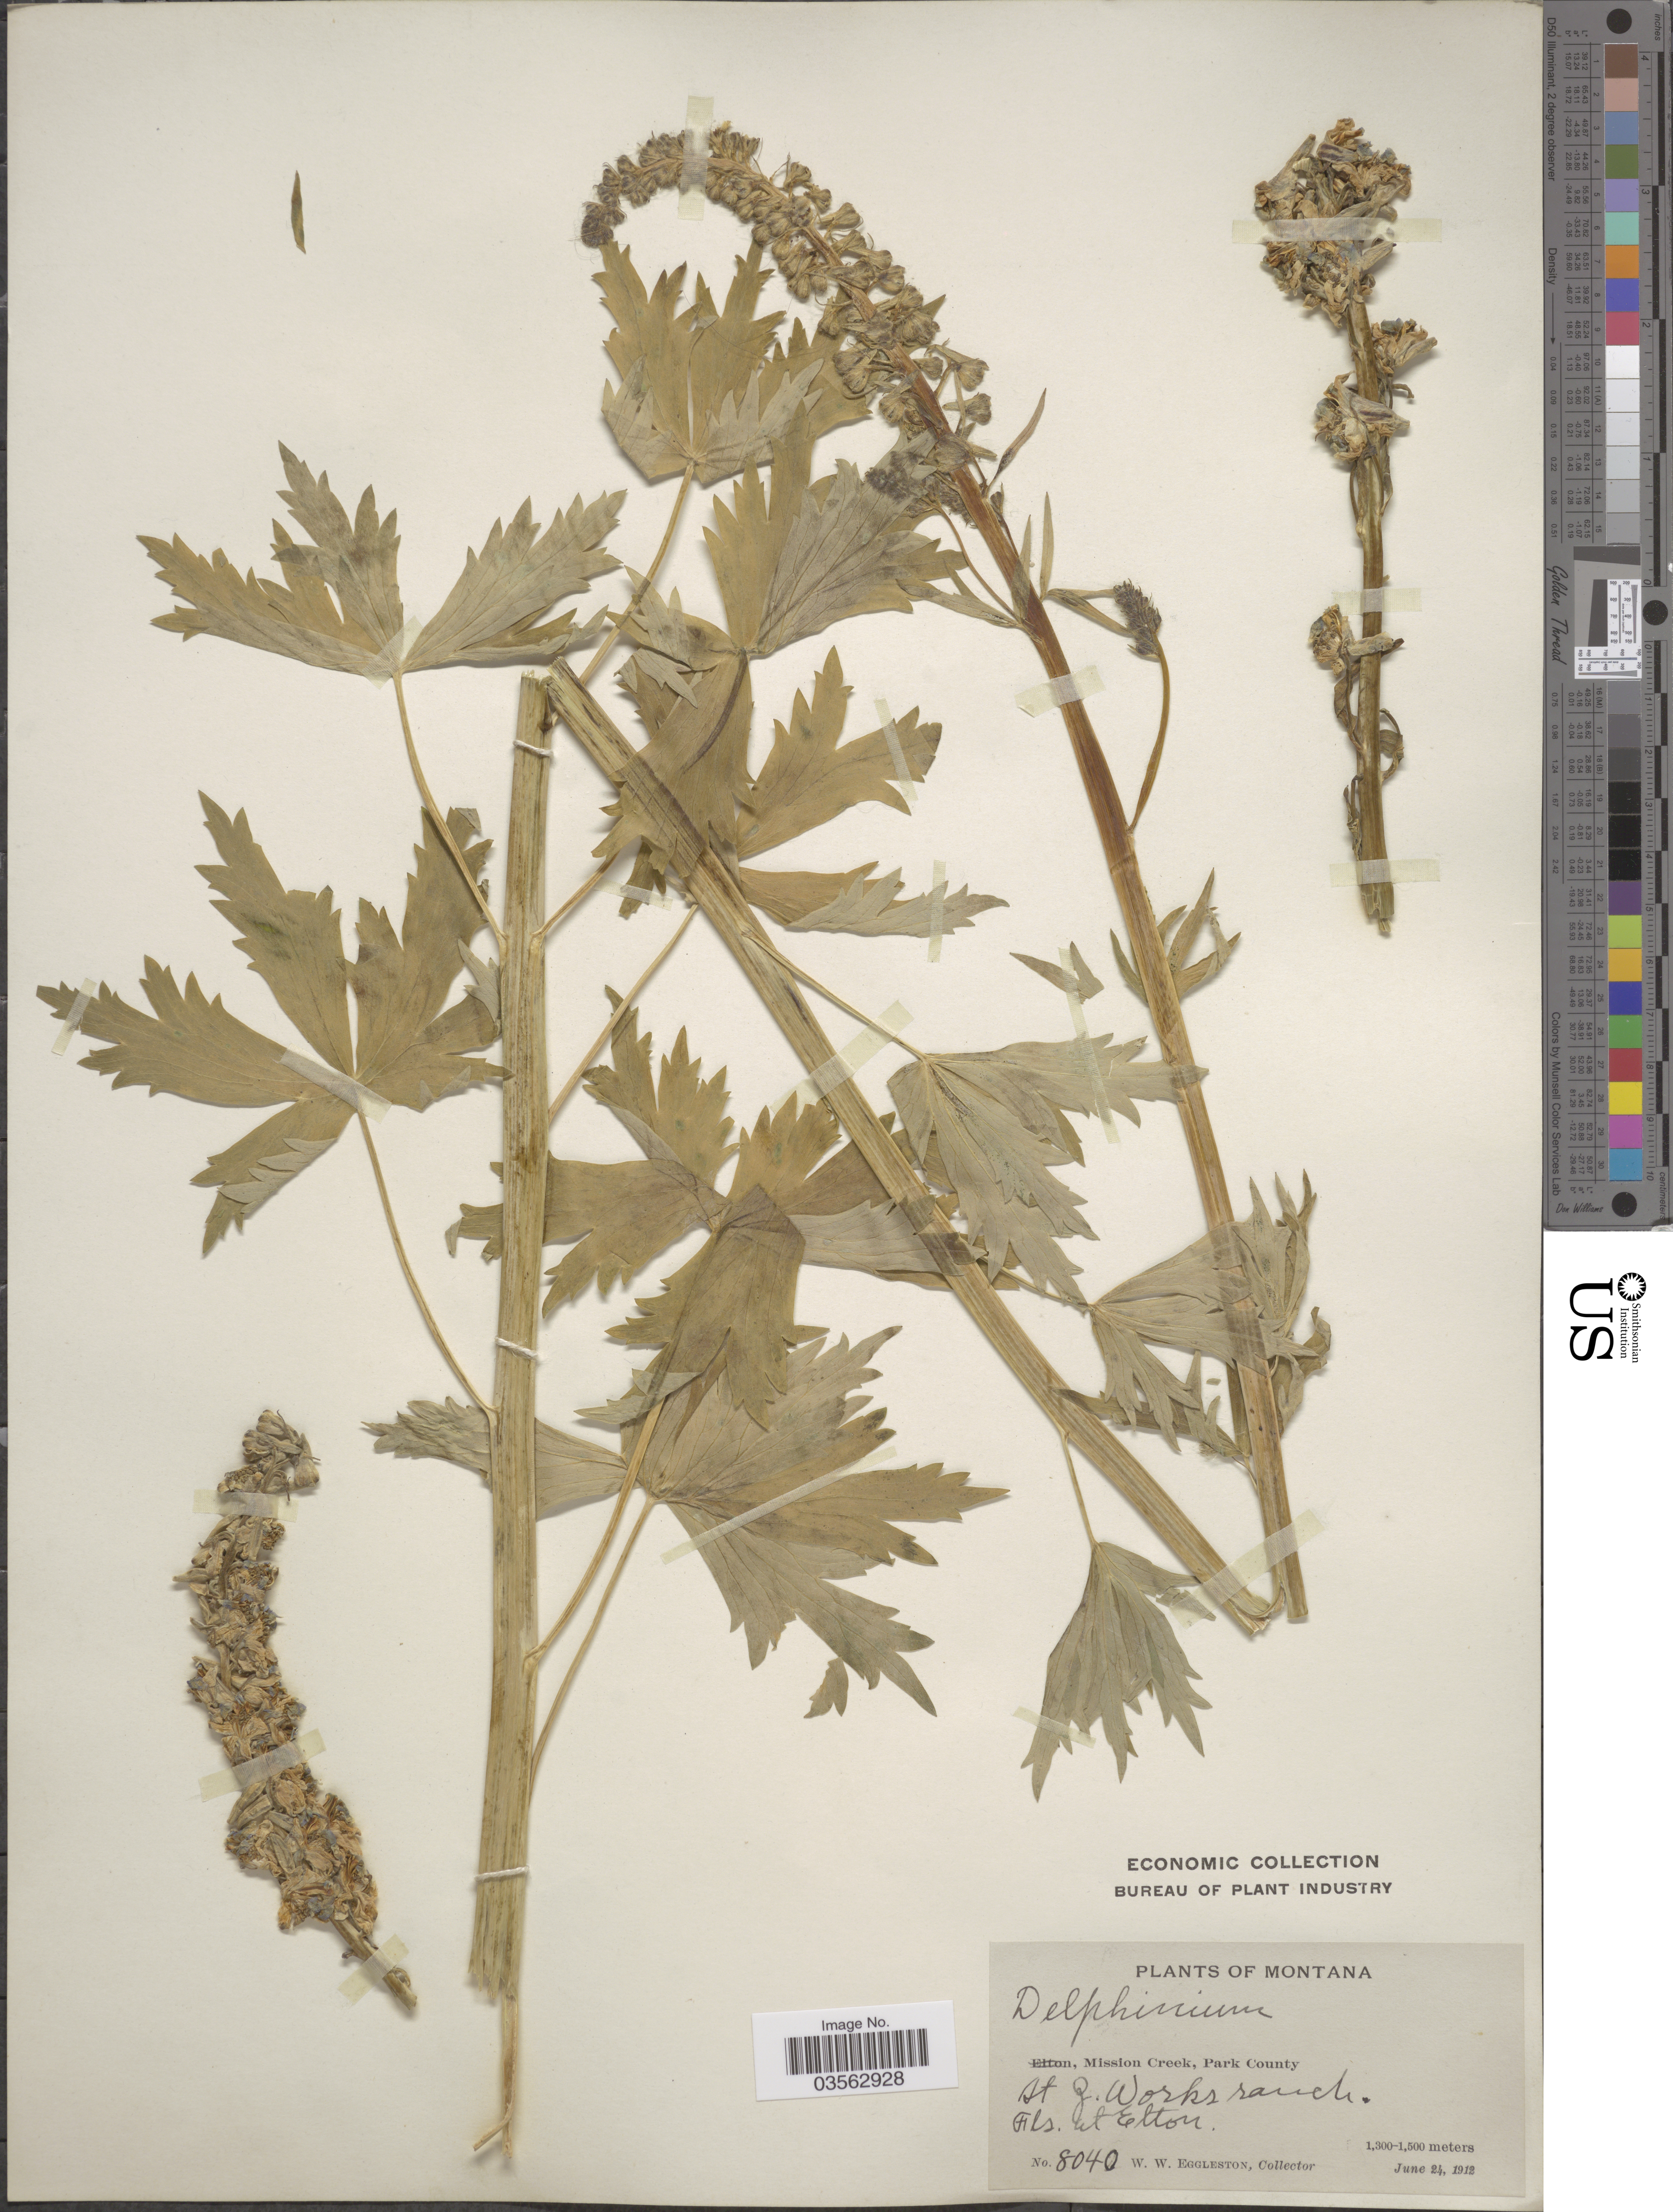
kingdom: Plantae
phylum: Tracheophyta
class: Magnoliopsida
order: Ranunculales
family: Ranunculaceae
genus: Delphinium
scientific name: Delphinium cucullatum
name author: E. Nelson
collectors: W. W. Eggleston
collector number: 8040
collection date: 1912-06-24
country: United States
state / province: Montana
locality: Mission Creek, Park County. St Z. Works ranch. At Elton.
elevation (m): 1300